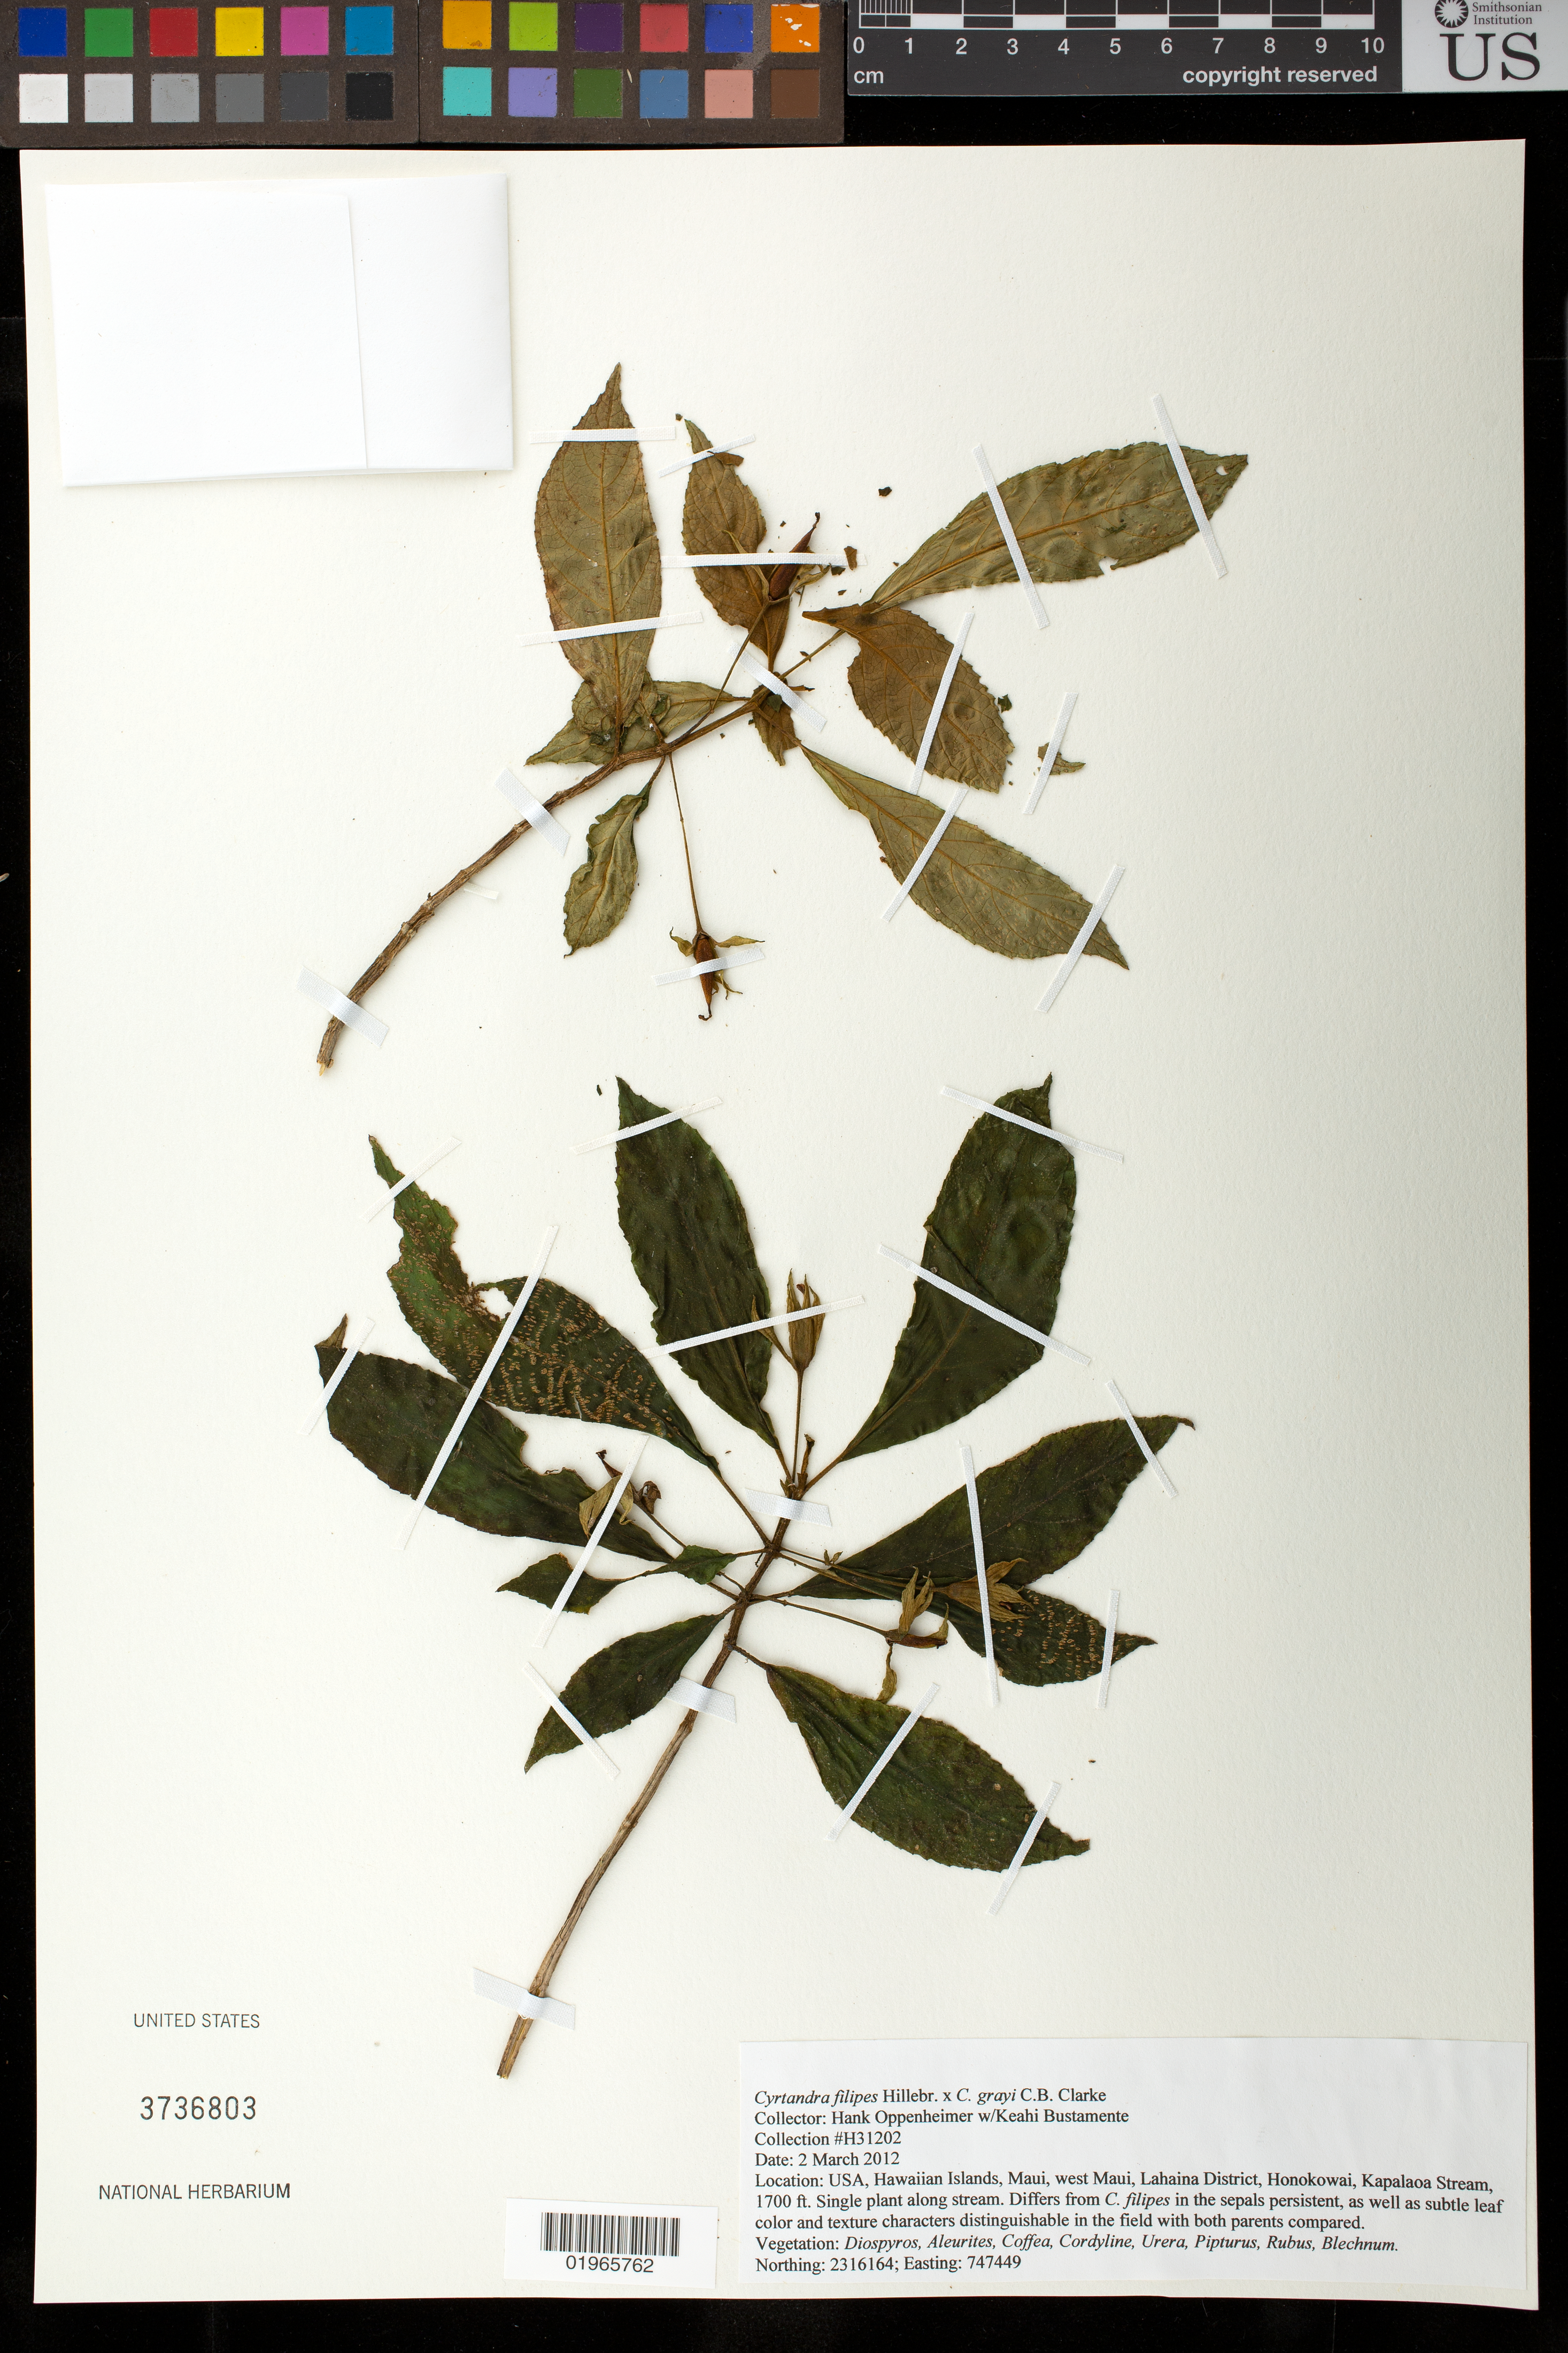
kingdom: Plantae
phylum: Tracheophyta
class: Magnoliopsida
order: Lamiales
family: Gesneriaceae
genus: Cyrtandra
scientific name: Cyrtandra filipes x C. grayi C.B. Clarke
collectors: H. L. Oppenheimer & K. M. Bustamente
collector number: H31202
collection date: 2012-03-02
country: United States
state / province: Hawaii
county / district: Maui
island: Maui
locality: W. Maui, Lahaina District, Honokowai, Kapalaoa Stream, along stream.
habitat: Along stream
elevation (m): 518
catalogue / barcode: US 3736803